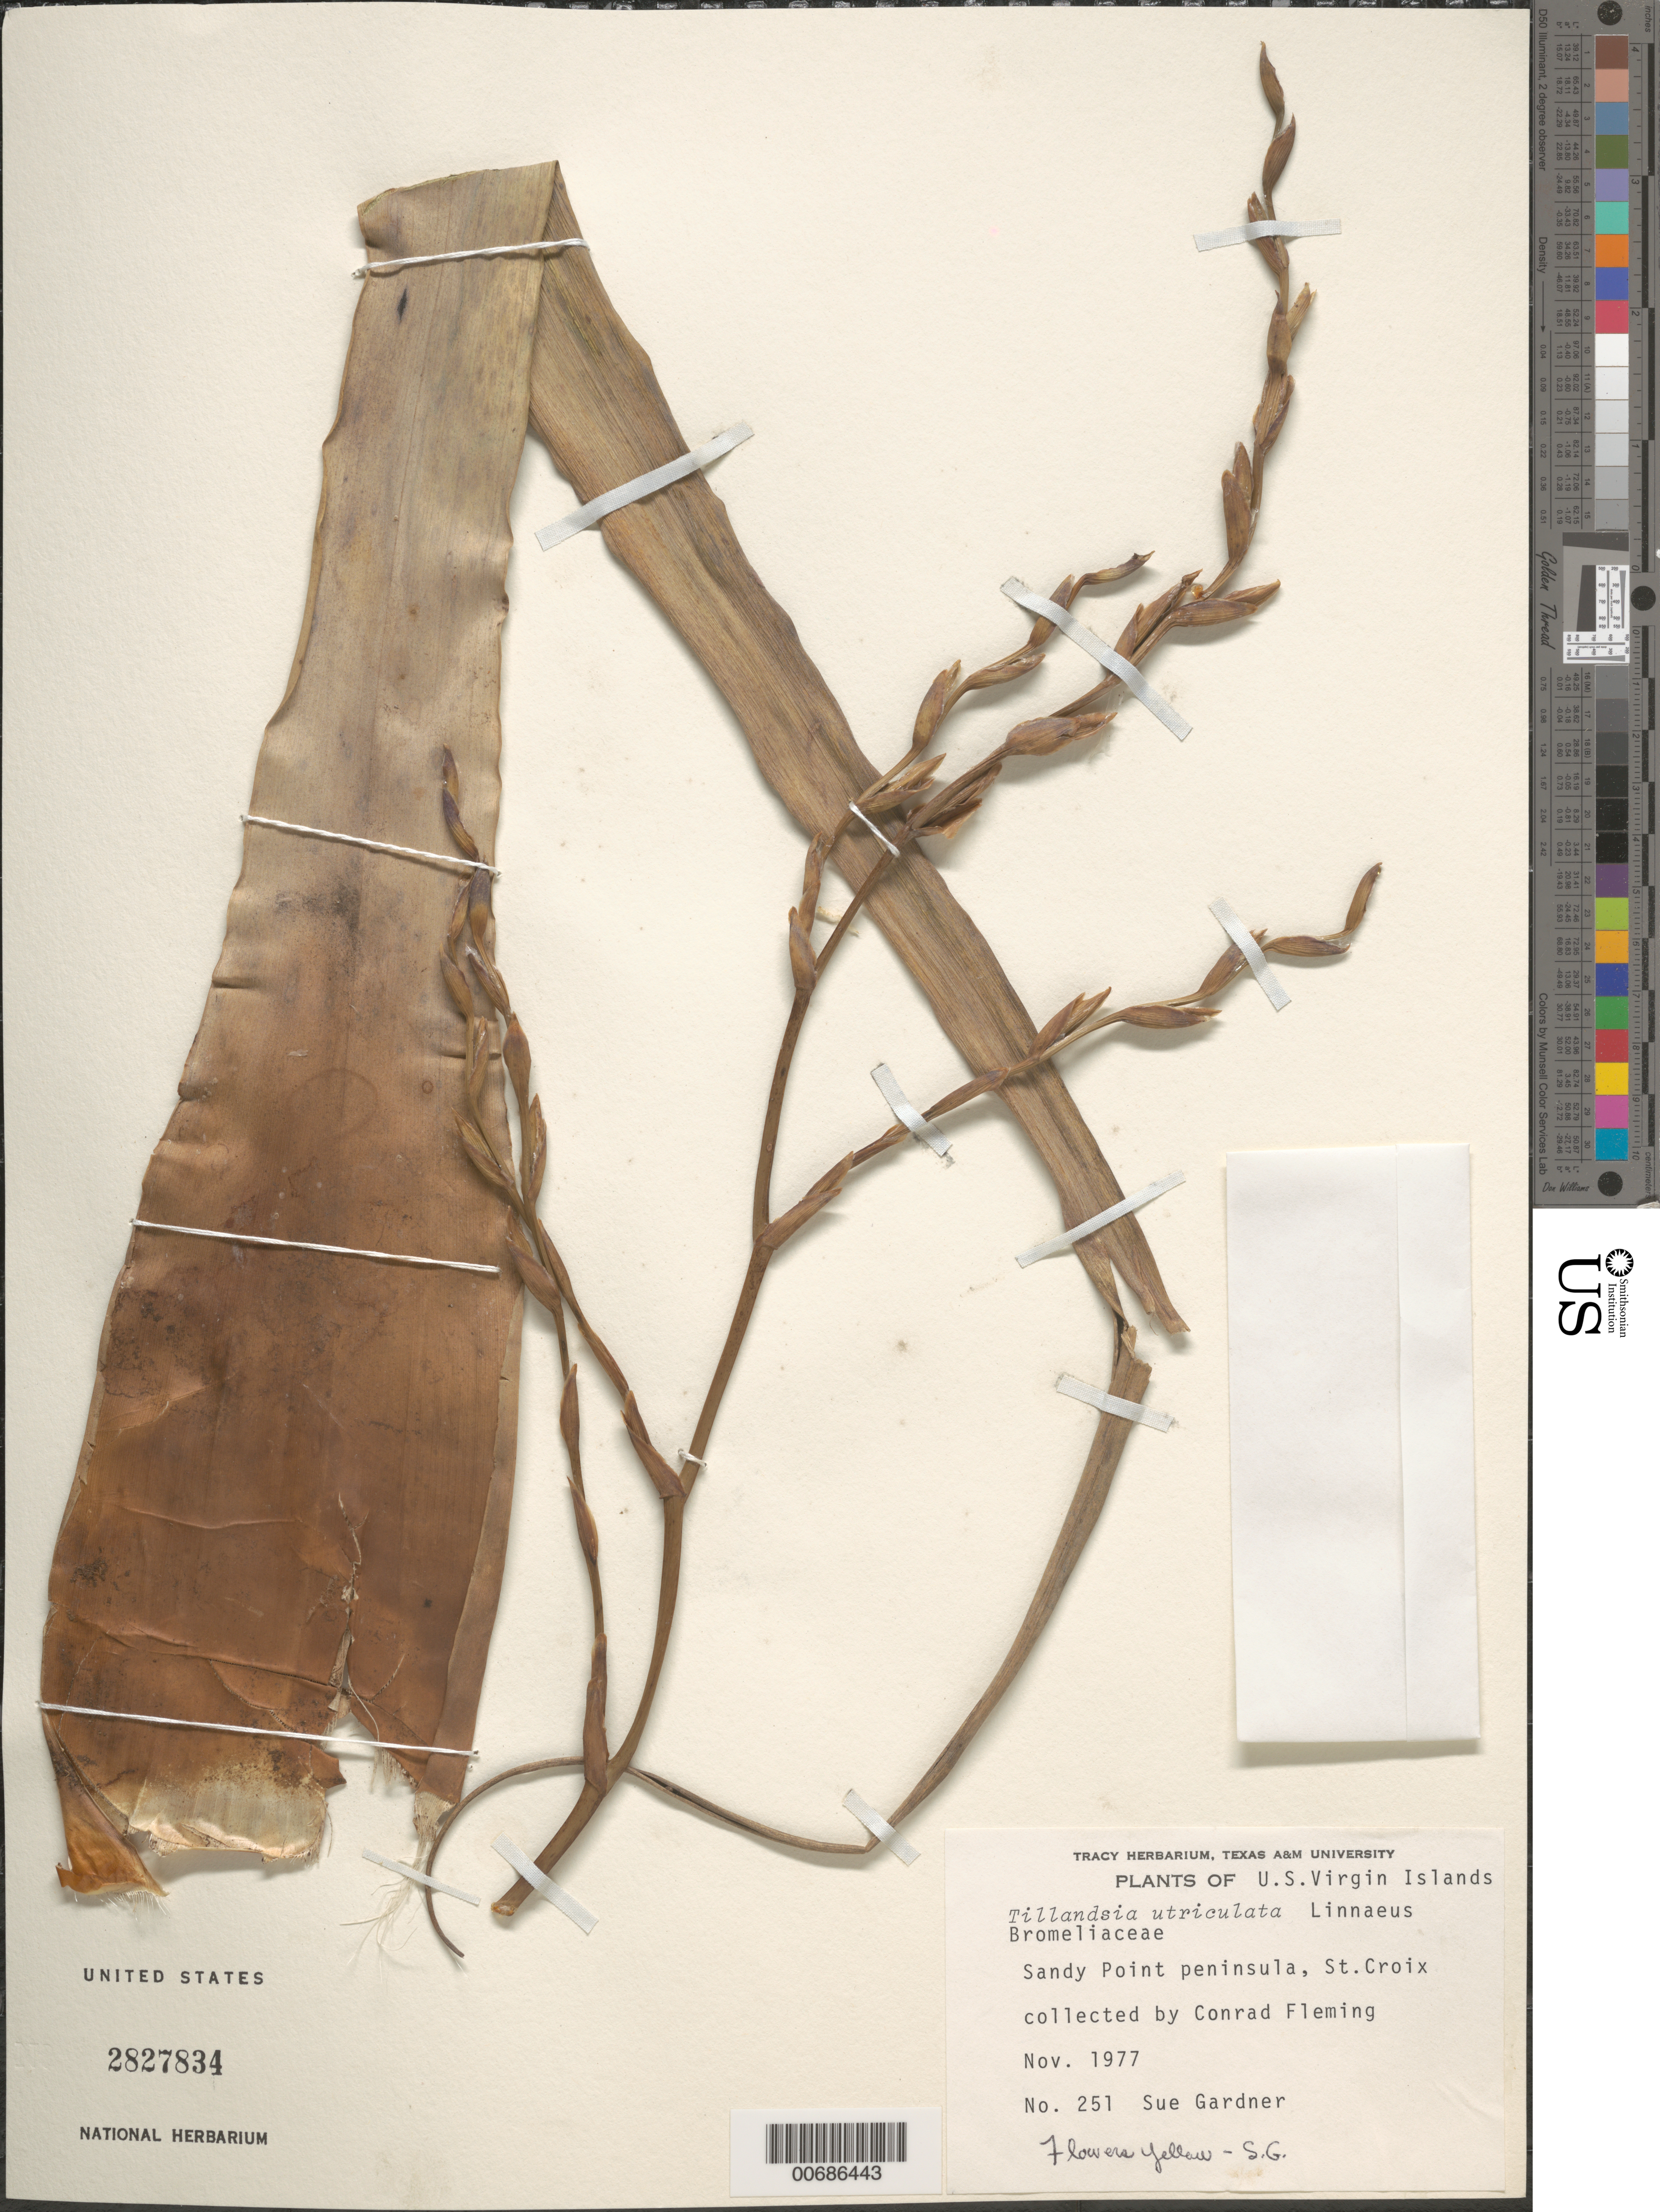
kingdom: Plantae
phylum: Tracheophyta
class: Liliopsida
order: Poales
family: Bromeliaceae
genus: Tillandsia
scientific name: Tillandsia utriculata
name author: L.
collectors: C. Fleming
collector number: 251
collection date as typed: Nov 1977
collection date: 1977-11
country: U.S. Virgin Islands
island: St. Croix Island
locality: Sandy Point Penninsula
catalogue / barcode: US 2827834